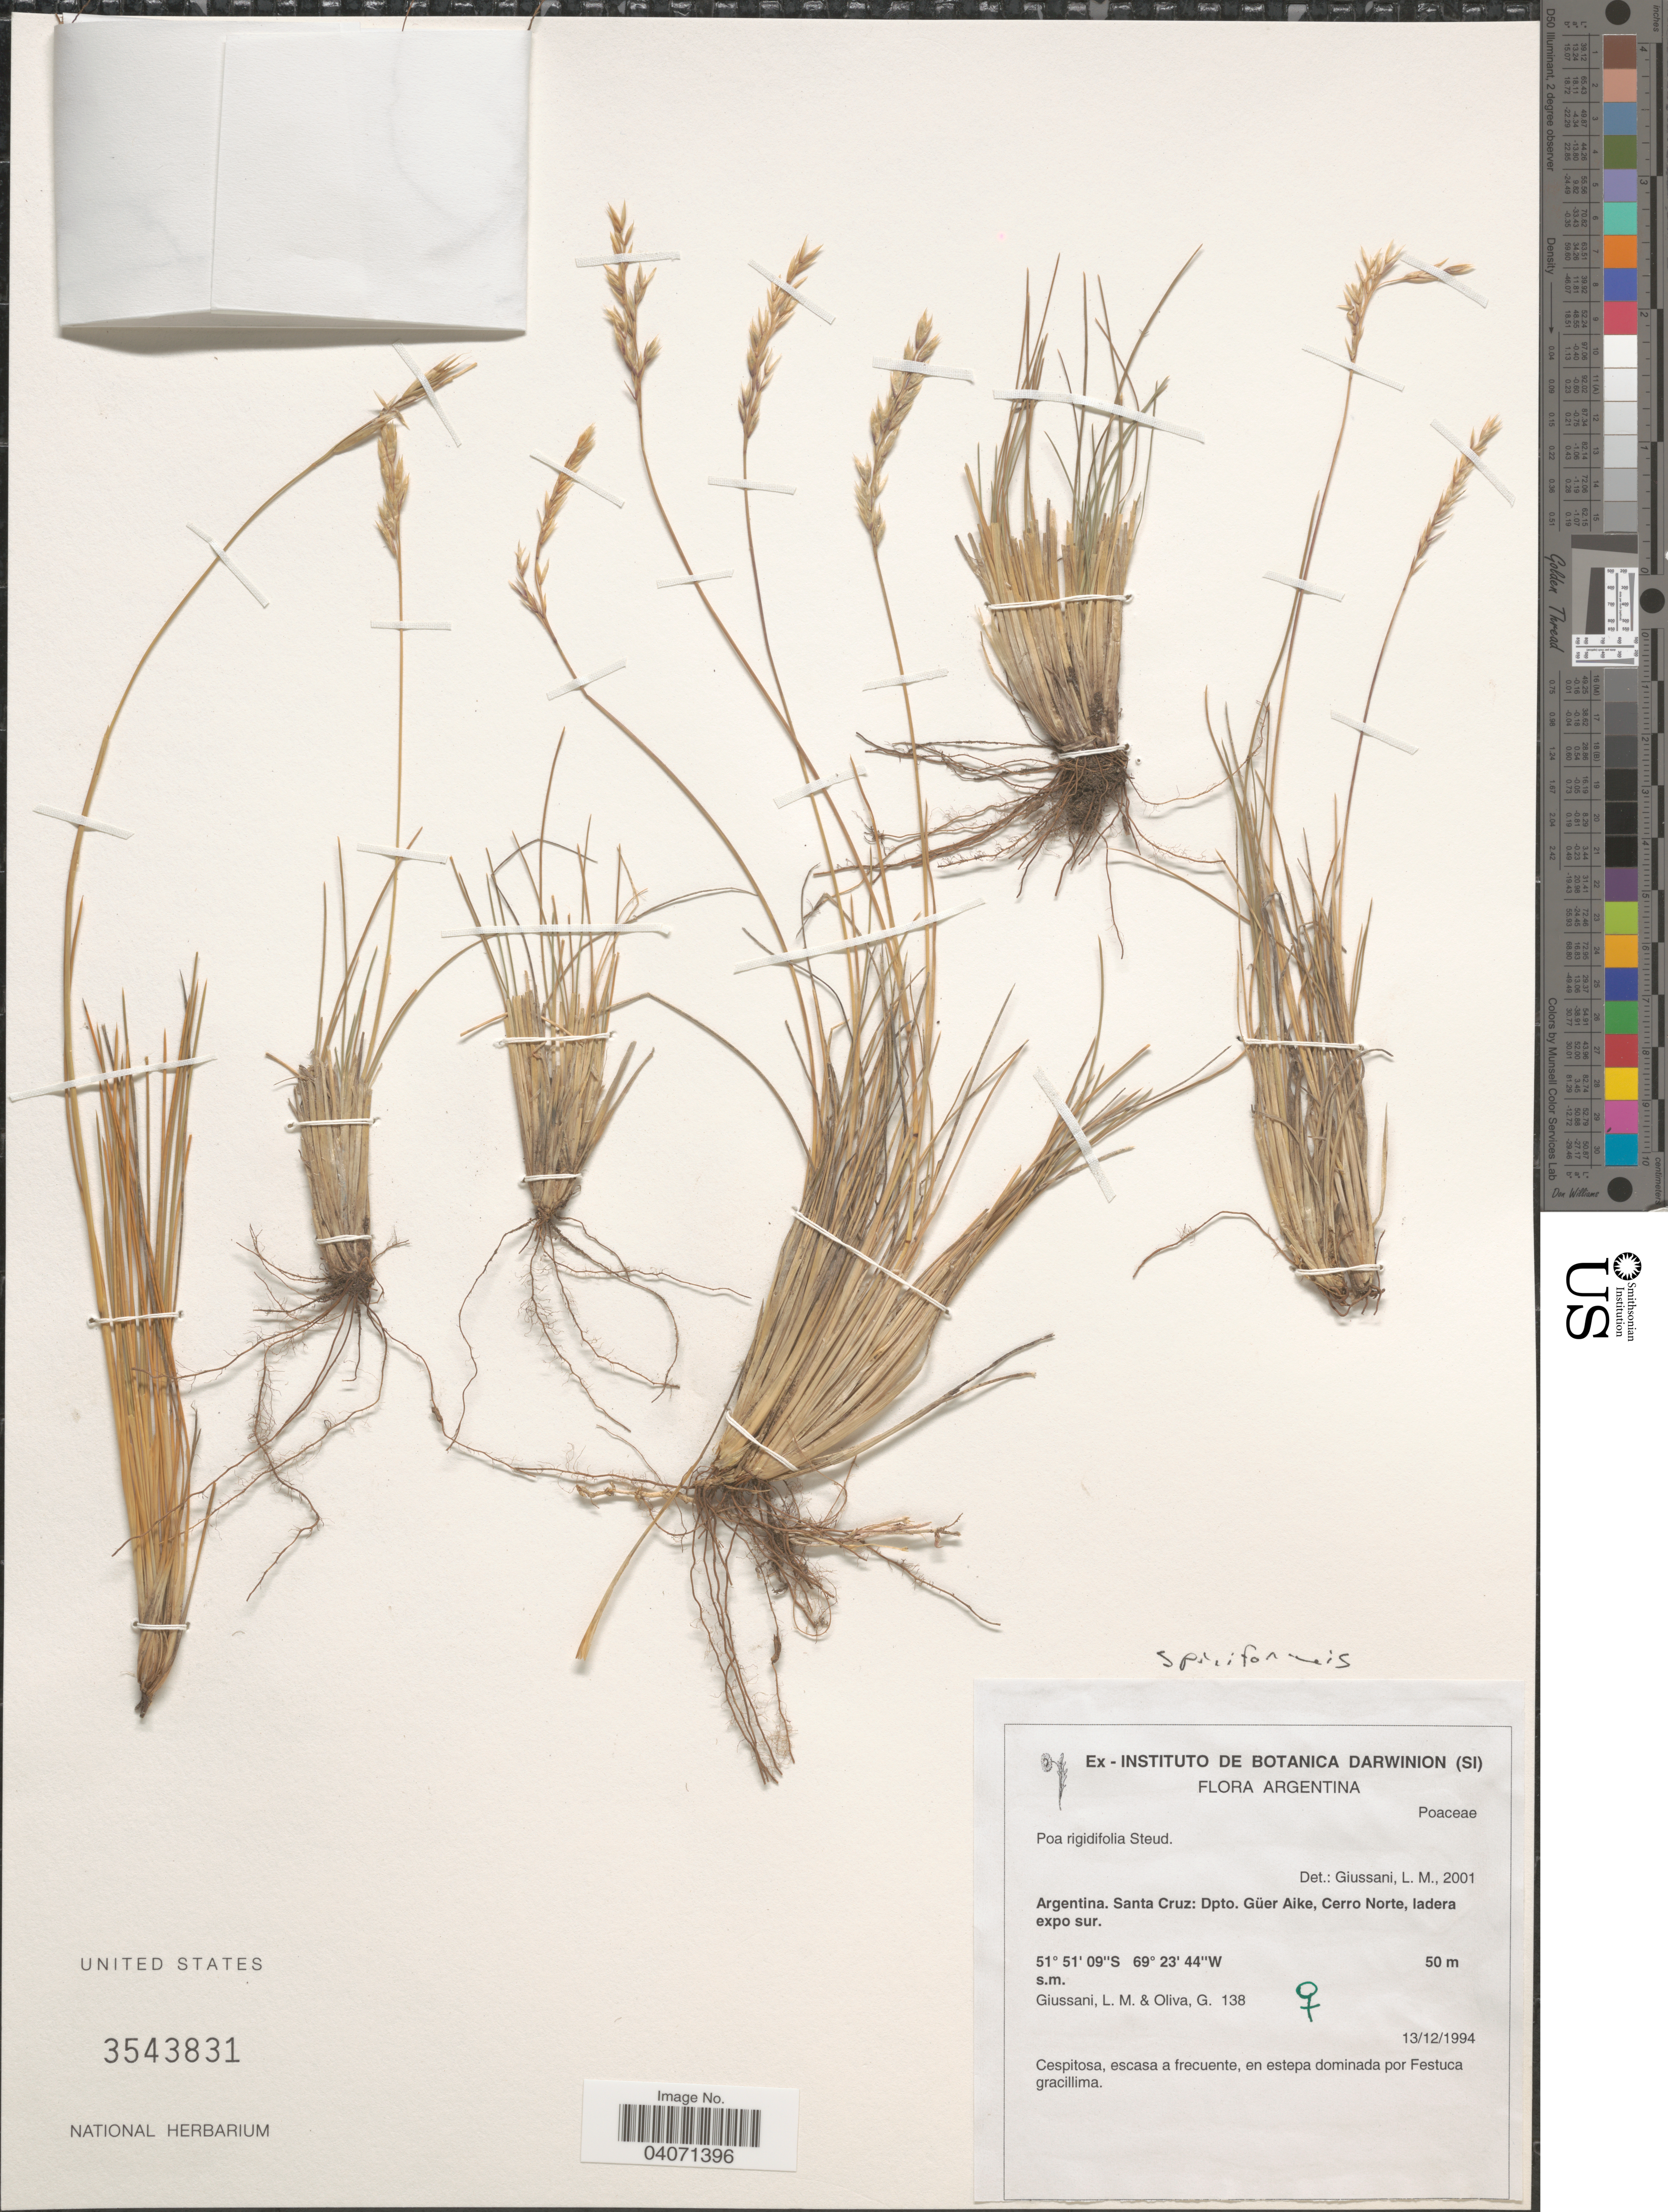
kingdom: Plantae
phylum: Tracheophyta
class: Liliopsida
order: Poales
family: Poaceae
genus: Poa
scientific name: Poa spiciformis var. spiciformis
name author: Steud.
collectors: L. Giussani & G. Oliva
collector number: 138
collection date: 1994-12-13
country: Argentina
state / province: Santa Cruz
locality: Dpto. Güer Aike, Cerro Norte, ladera expo sur.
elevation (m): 50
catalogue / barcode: US 3543831